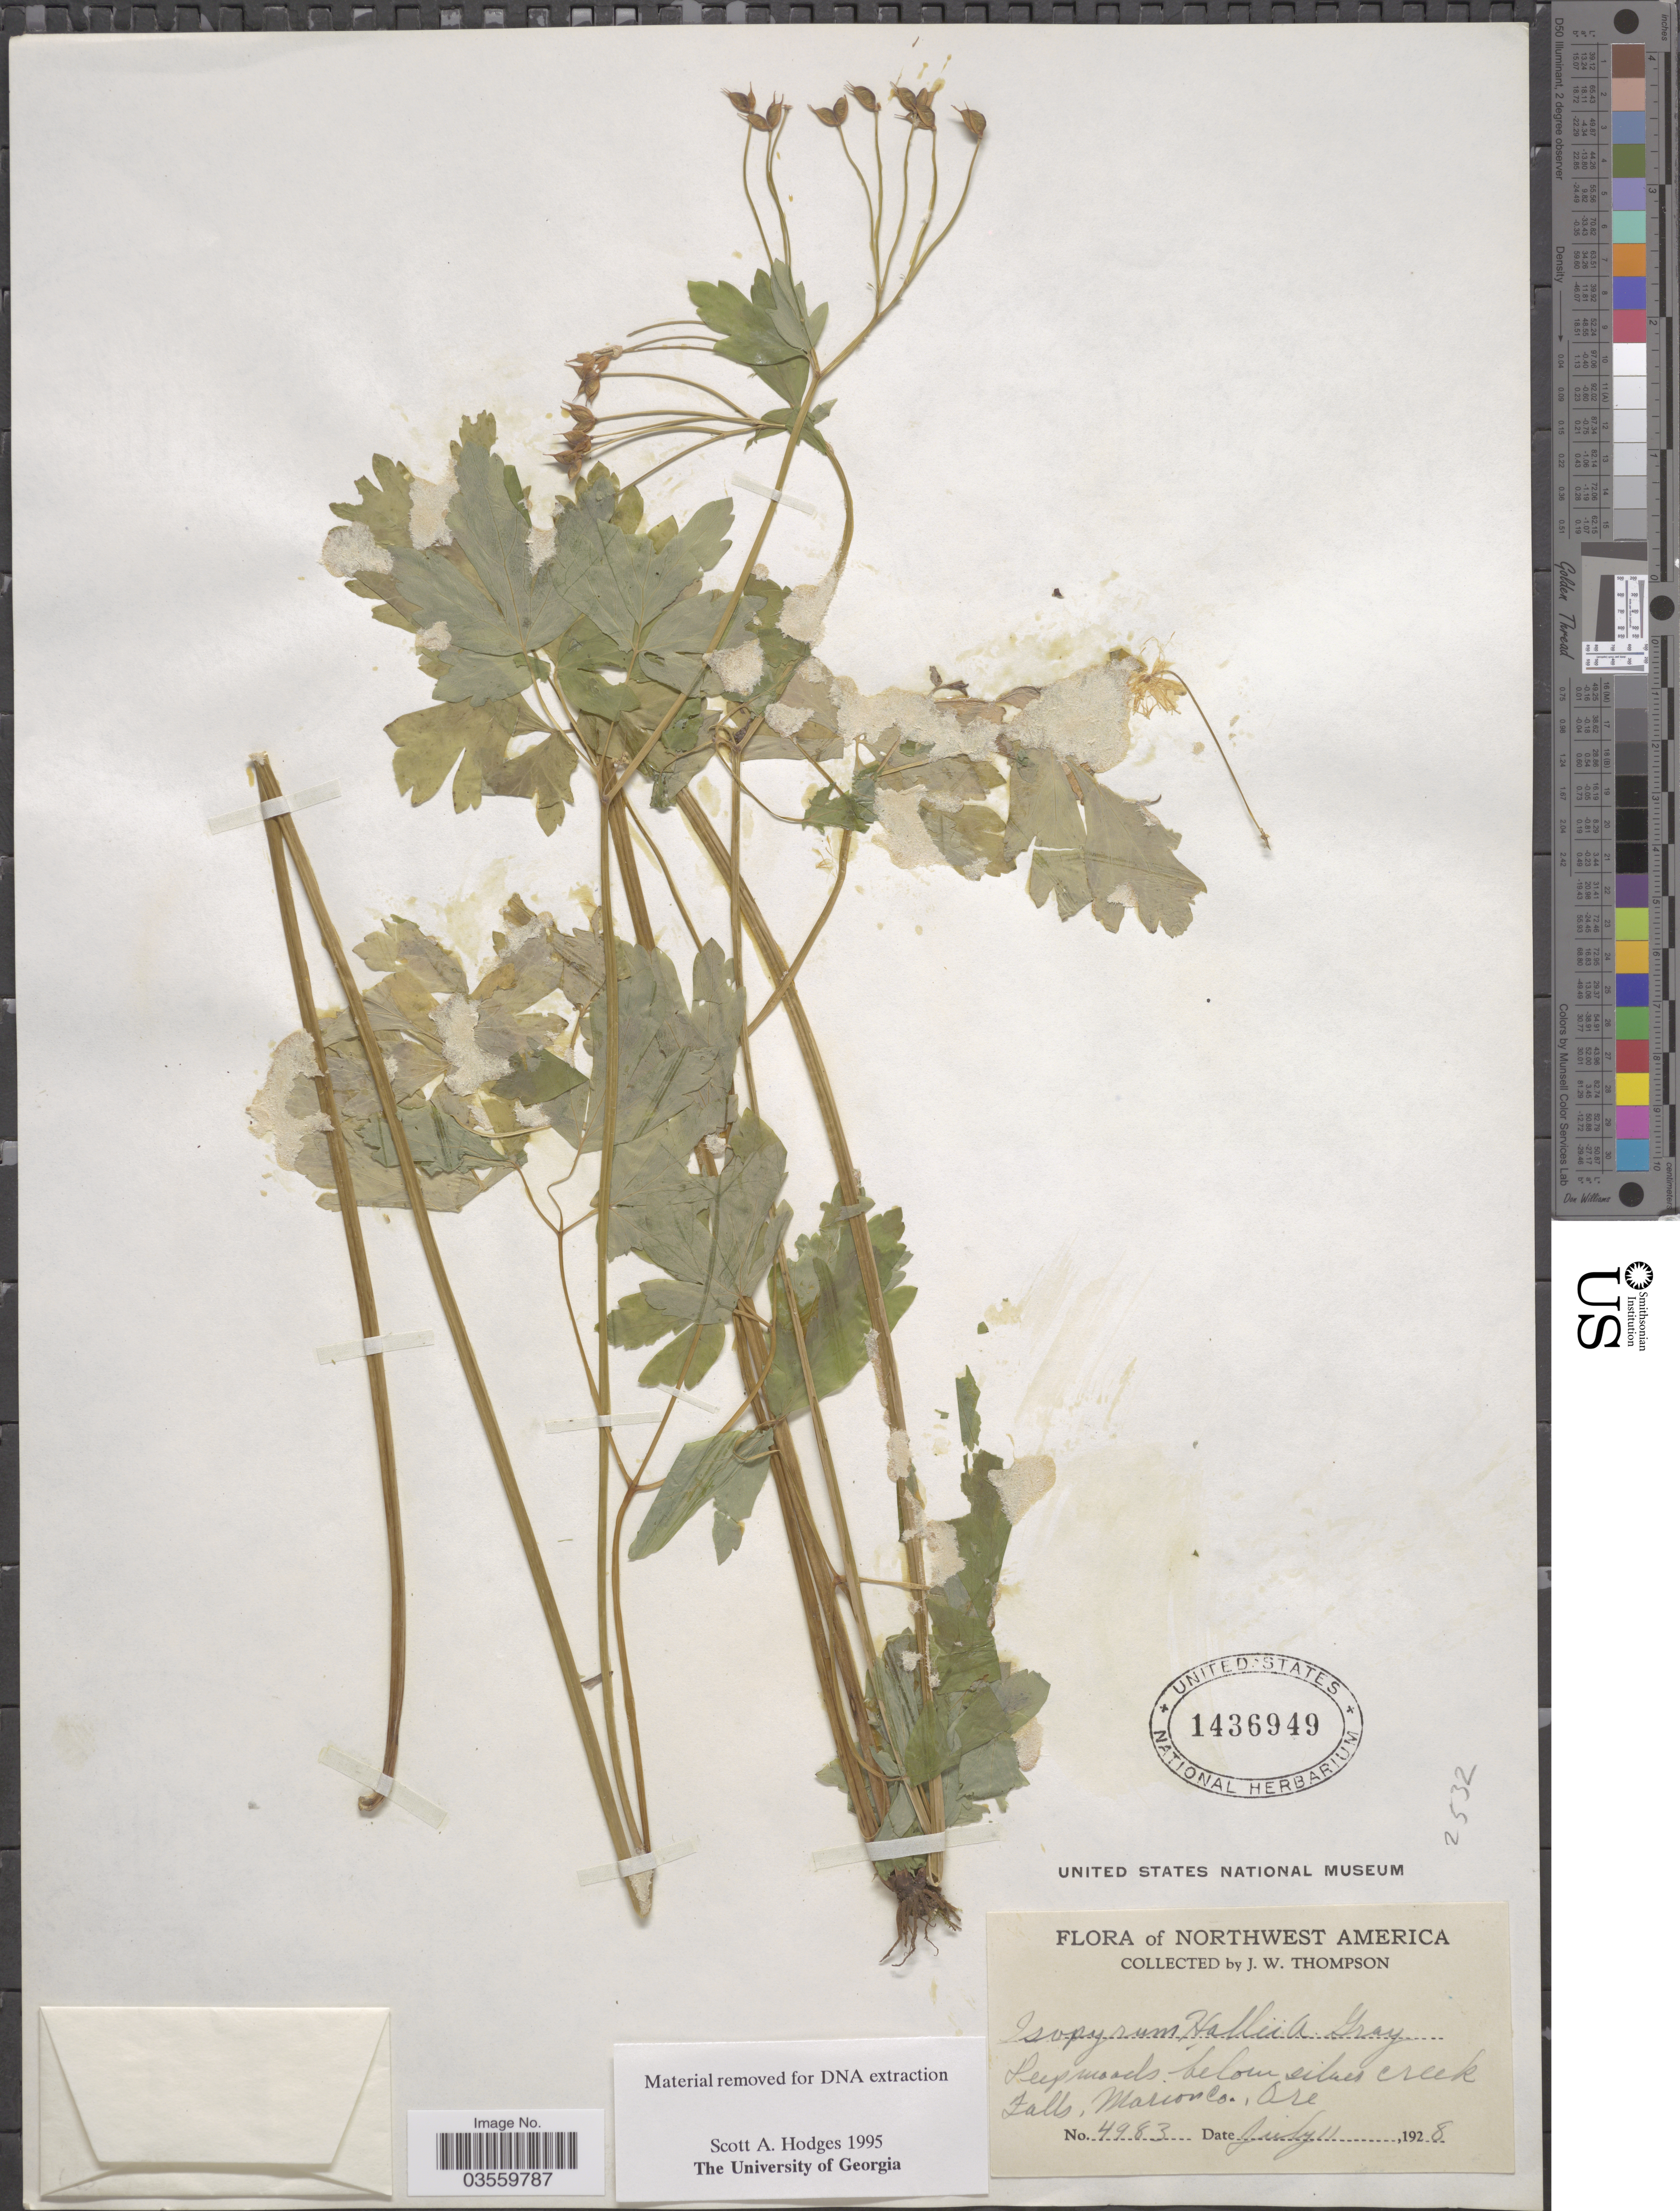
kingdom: Plantae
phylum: Tracheophyta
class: Magnoliopsida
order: Ranunculales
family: Ranunculaceae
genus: Enemion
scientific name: Enemion hallii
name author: (A. Gray) J.R. Drumm. & Hutch.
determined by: Strong, Mark T., (BOT), Smithsonian Institution - National Museum of Natural History (UNITED STATES)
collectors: J. Thompson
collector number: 4983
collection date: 1928-07-11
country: United States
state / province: Oregon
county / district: Marion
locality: Northwest America. Below Silver Creek Falls, Marion Co.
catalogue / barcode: US 1436949